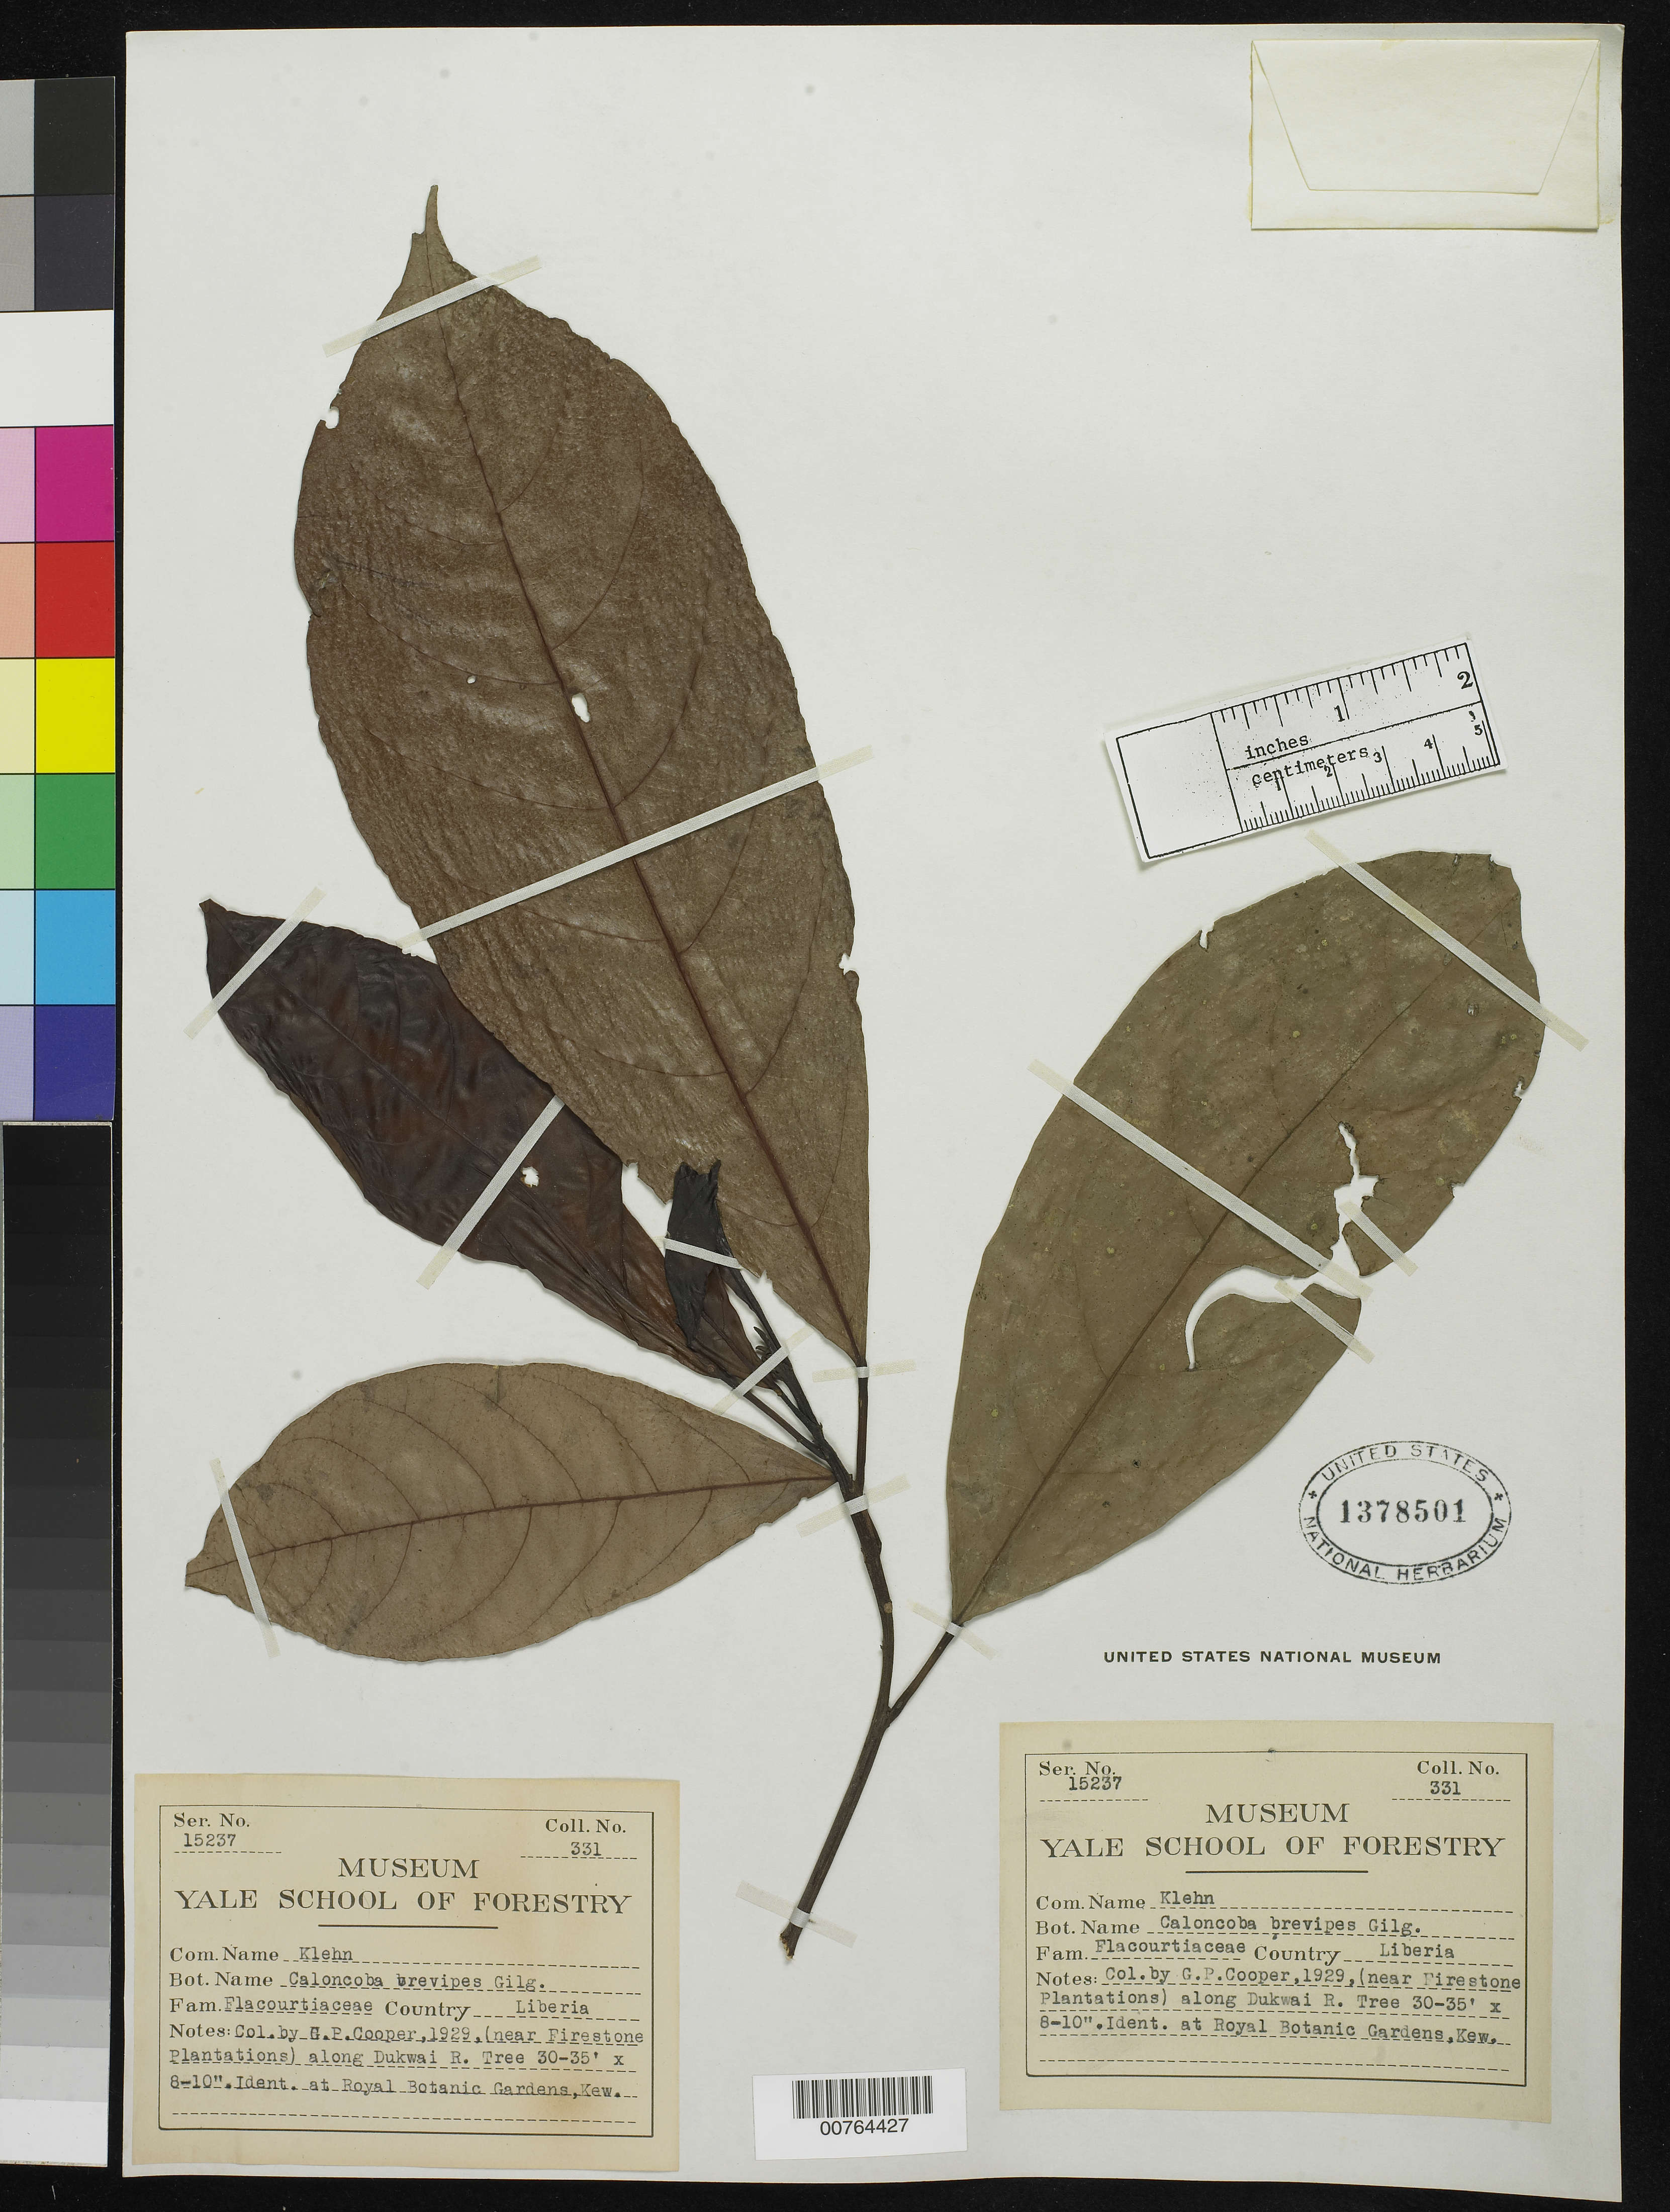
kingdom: Plantae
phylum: Tracheophyta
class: Magnoliopsida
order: Malpighiales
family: Achariaceae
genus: Caloncoba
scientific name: Caloncoba brevipes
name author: (Stapf) Gilg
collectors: G. Cooper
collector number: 331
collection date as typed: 1929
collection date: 1929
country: Liberia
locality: (near Firestone Plantations) along Dukwai R.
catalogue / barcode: US 1378501